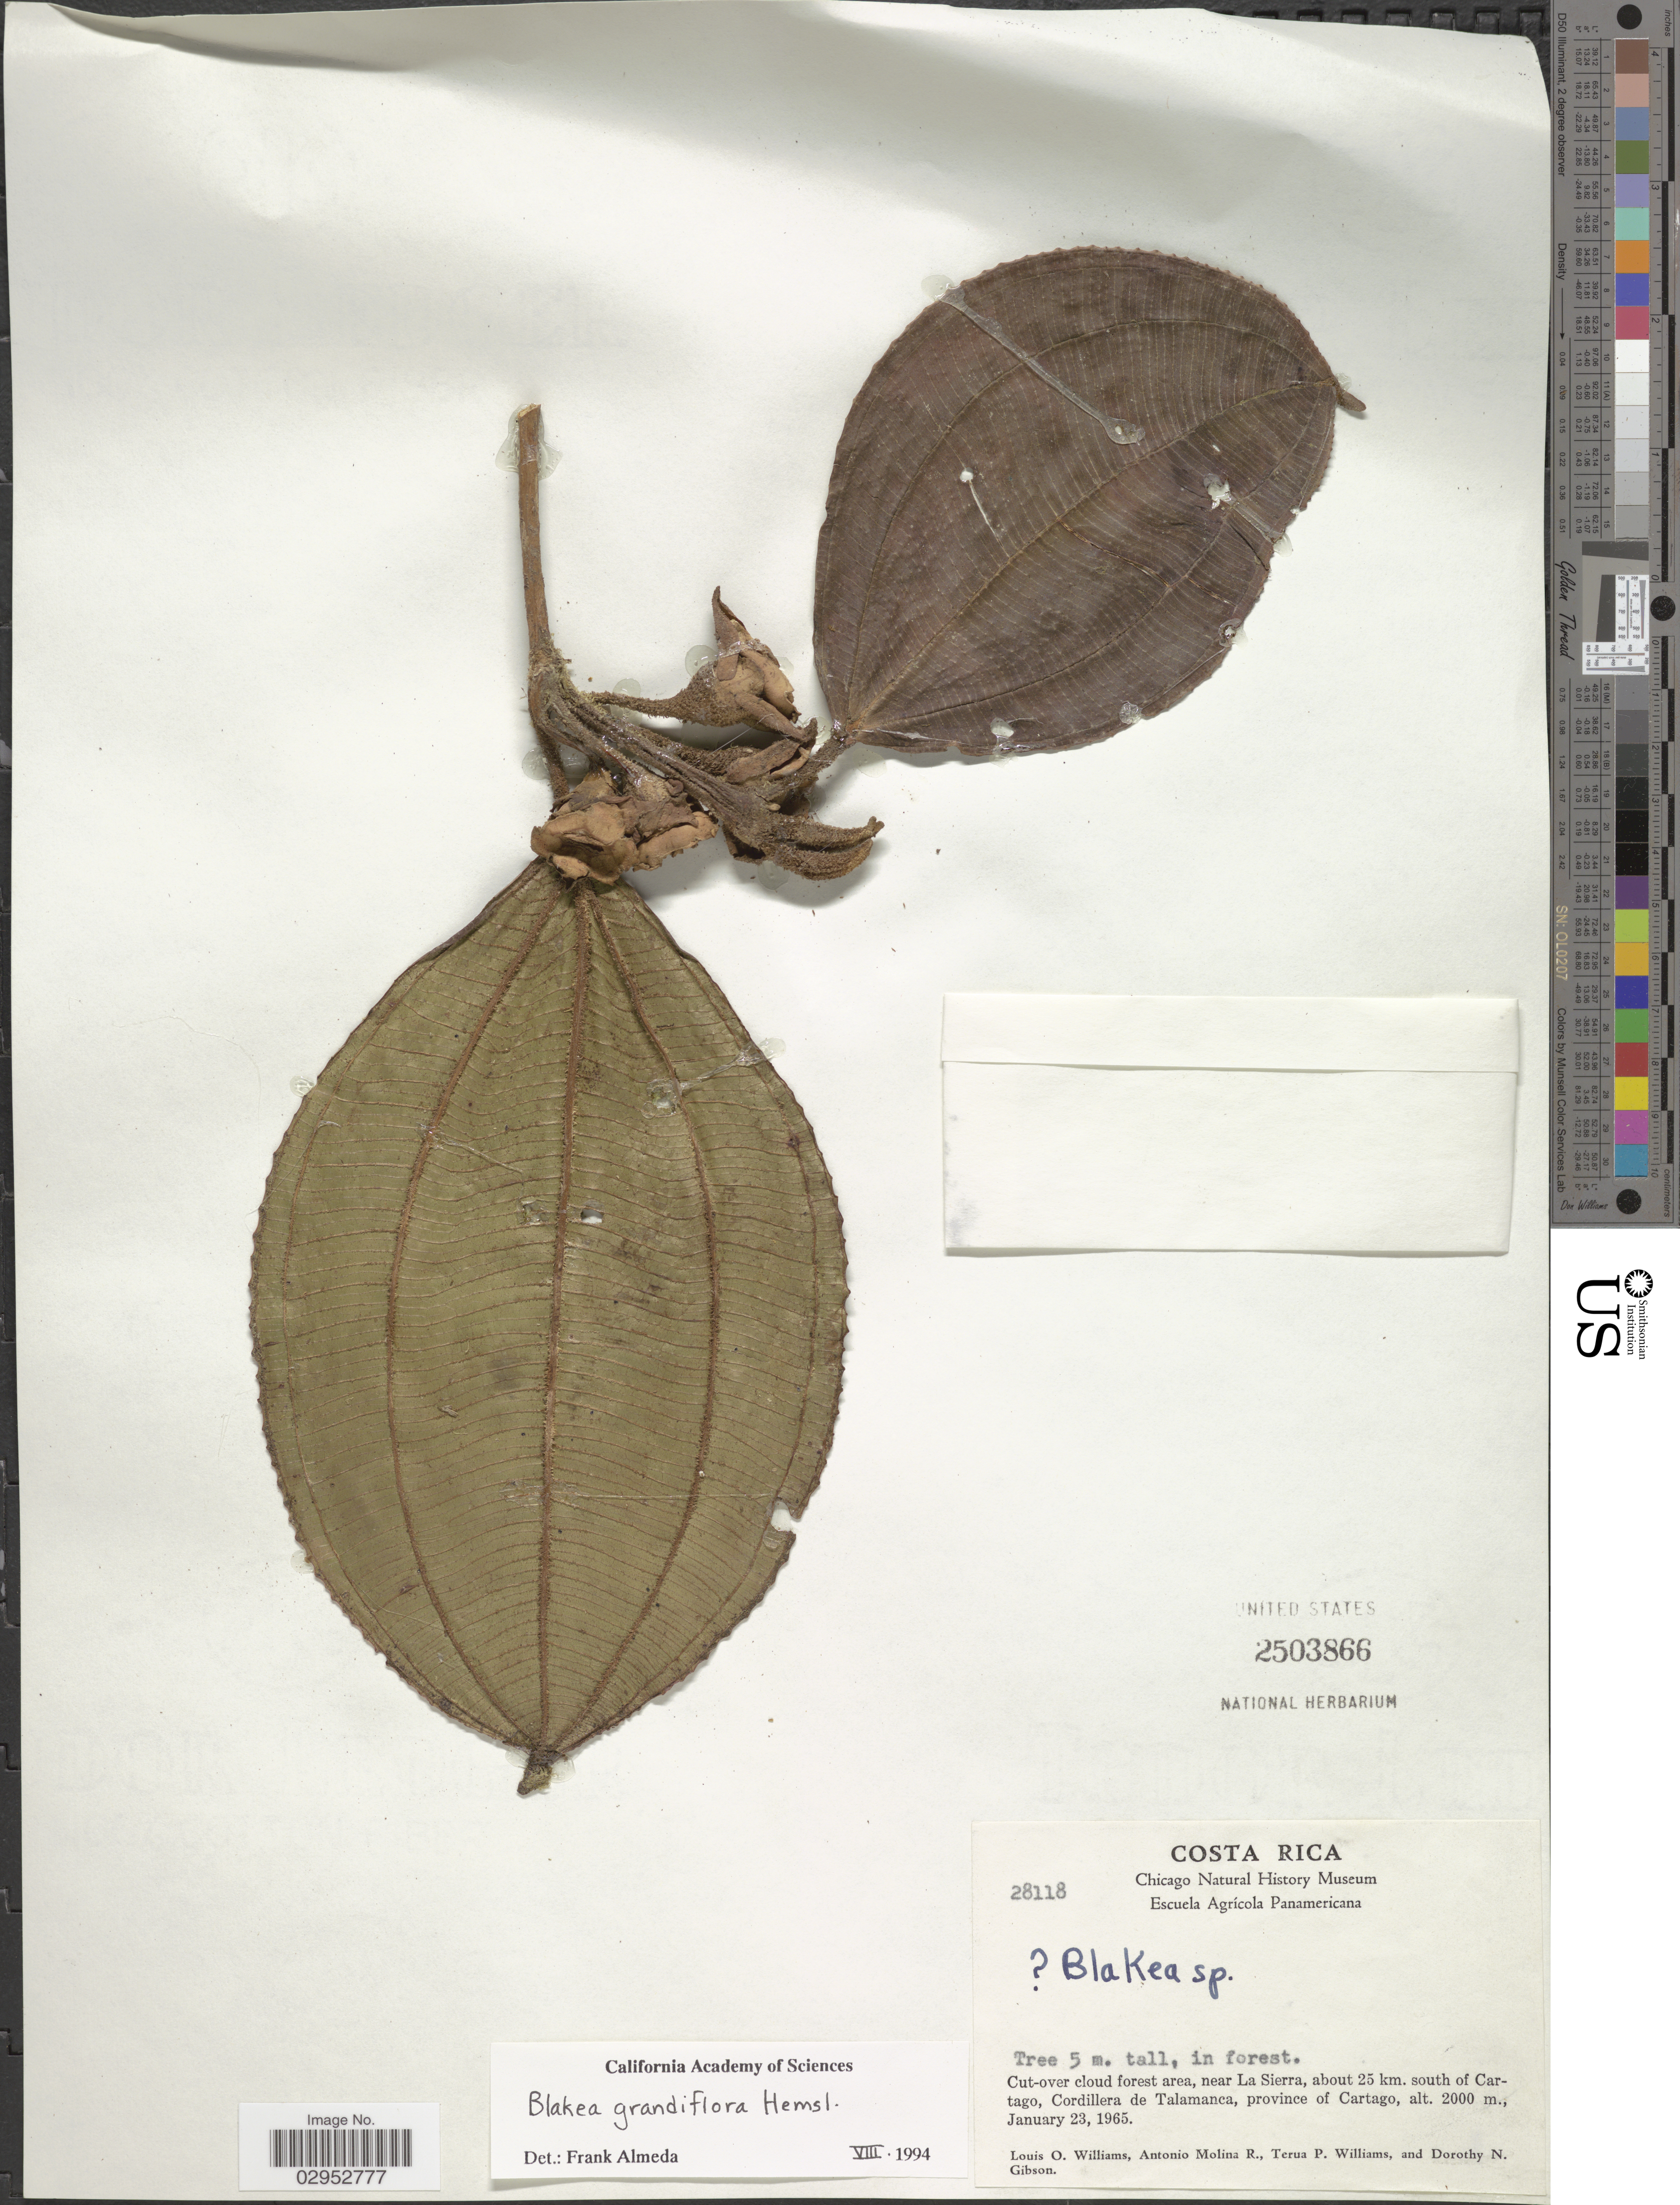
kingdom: Plantae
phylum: Tracheophyta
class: Magnoliopsida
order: Myrtales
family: Melastomataceae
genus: Blakea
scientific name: Blakea grandiflora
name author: Hemsl.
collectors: L. O. Williams, A. Molina R., T. Williams & D. N. Gibson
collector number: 28118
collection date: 1965-01-23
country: Costa Rica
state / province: Cartago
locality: Cut-over cloud forest area, near La Sierra, about 25 km. south of Cartago, Cordillera de Talamanca, province of Cartago.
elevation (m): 2000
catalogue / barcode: US 2503866